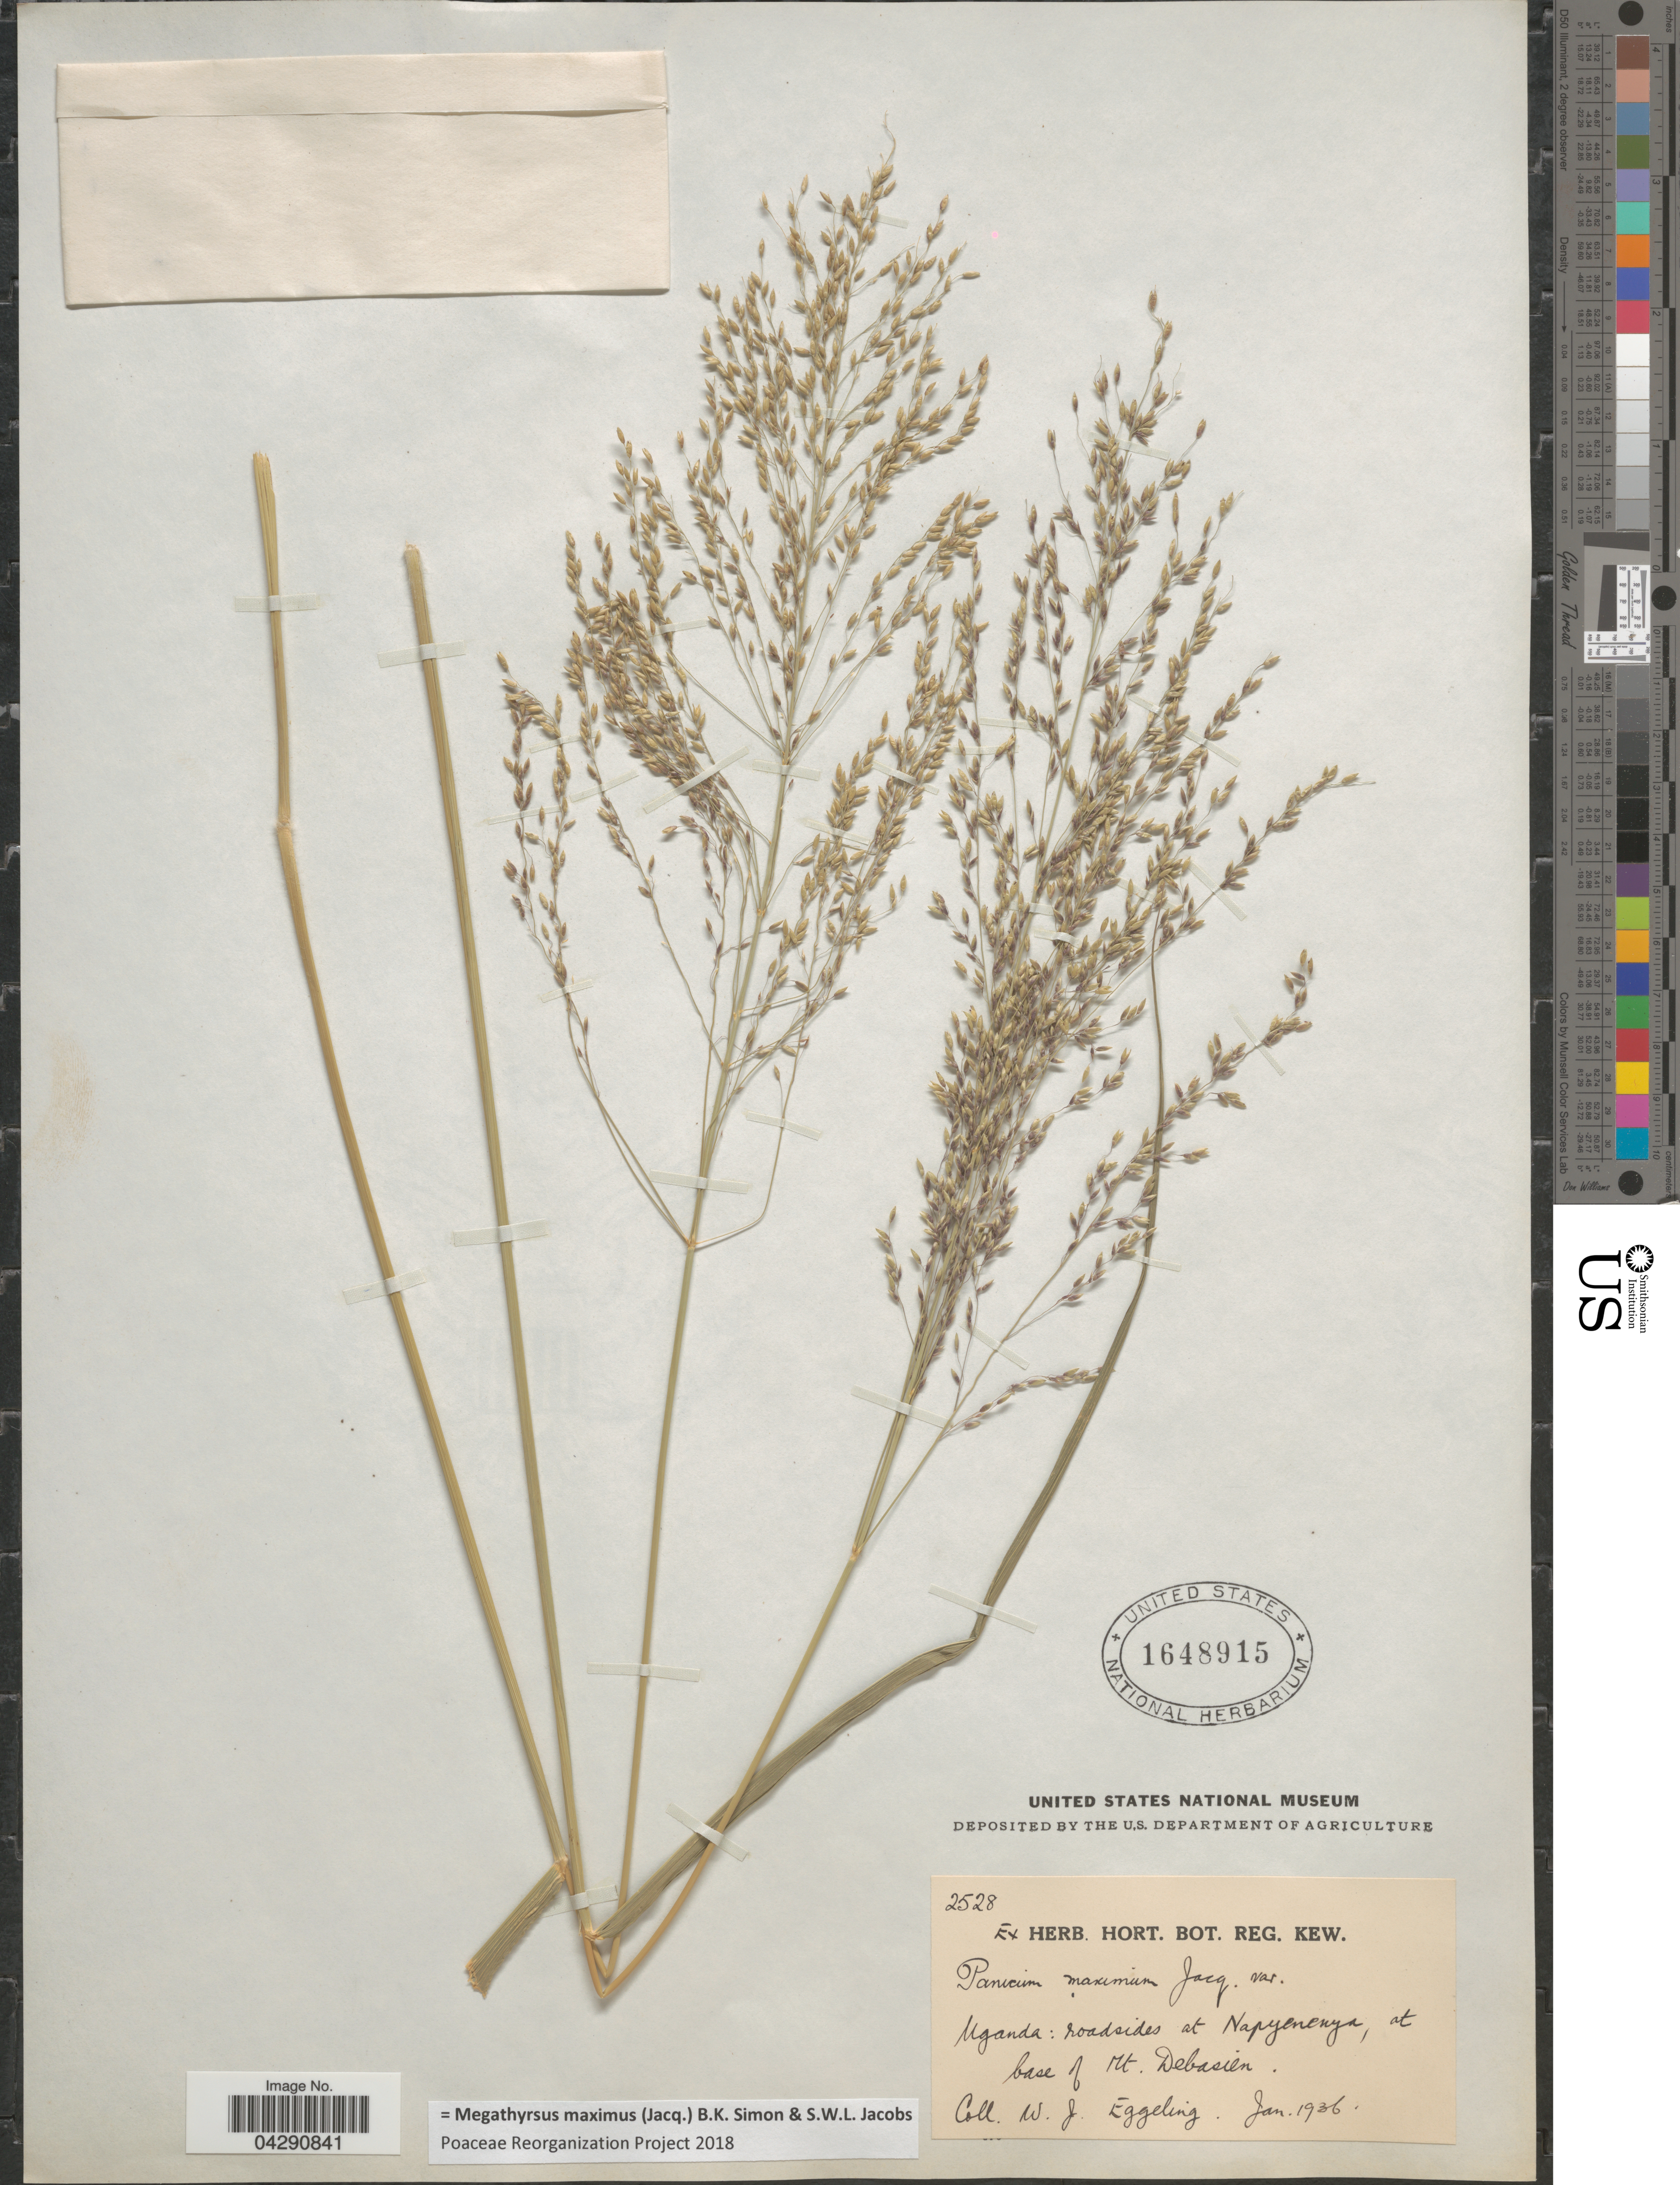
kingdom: Plantae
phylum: Tracheophyta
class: Liliopsida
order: Poales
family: Poaceae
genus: Megathyrsus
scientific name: Megathyrsus maximus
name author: (Jacq.) B.K. Simon & S.W.L. Jacobs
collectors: W. Eggeling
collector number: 2528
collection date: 1936-01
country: Uganda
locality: Roadsides at Napyenenya, at base of Mt. Debasien.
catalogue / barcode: US 1648915